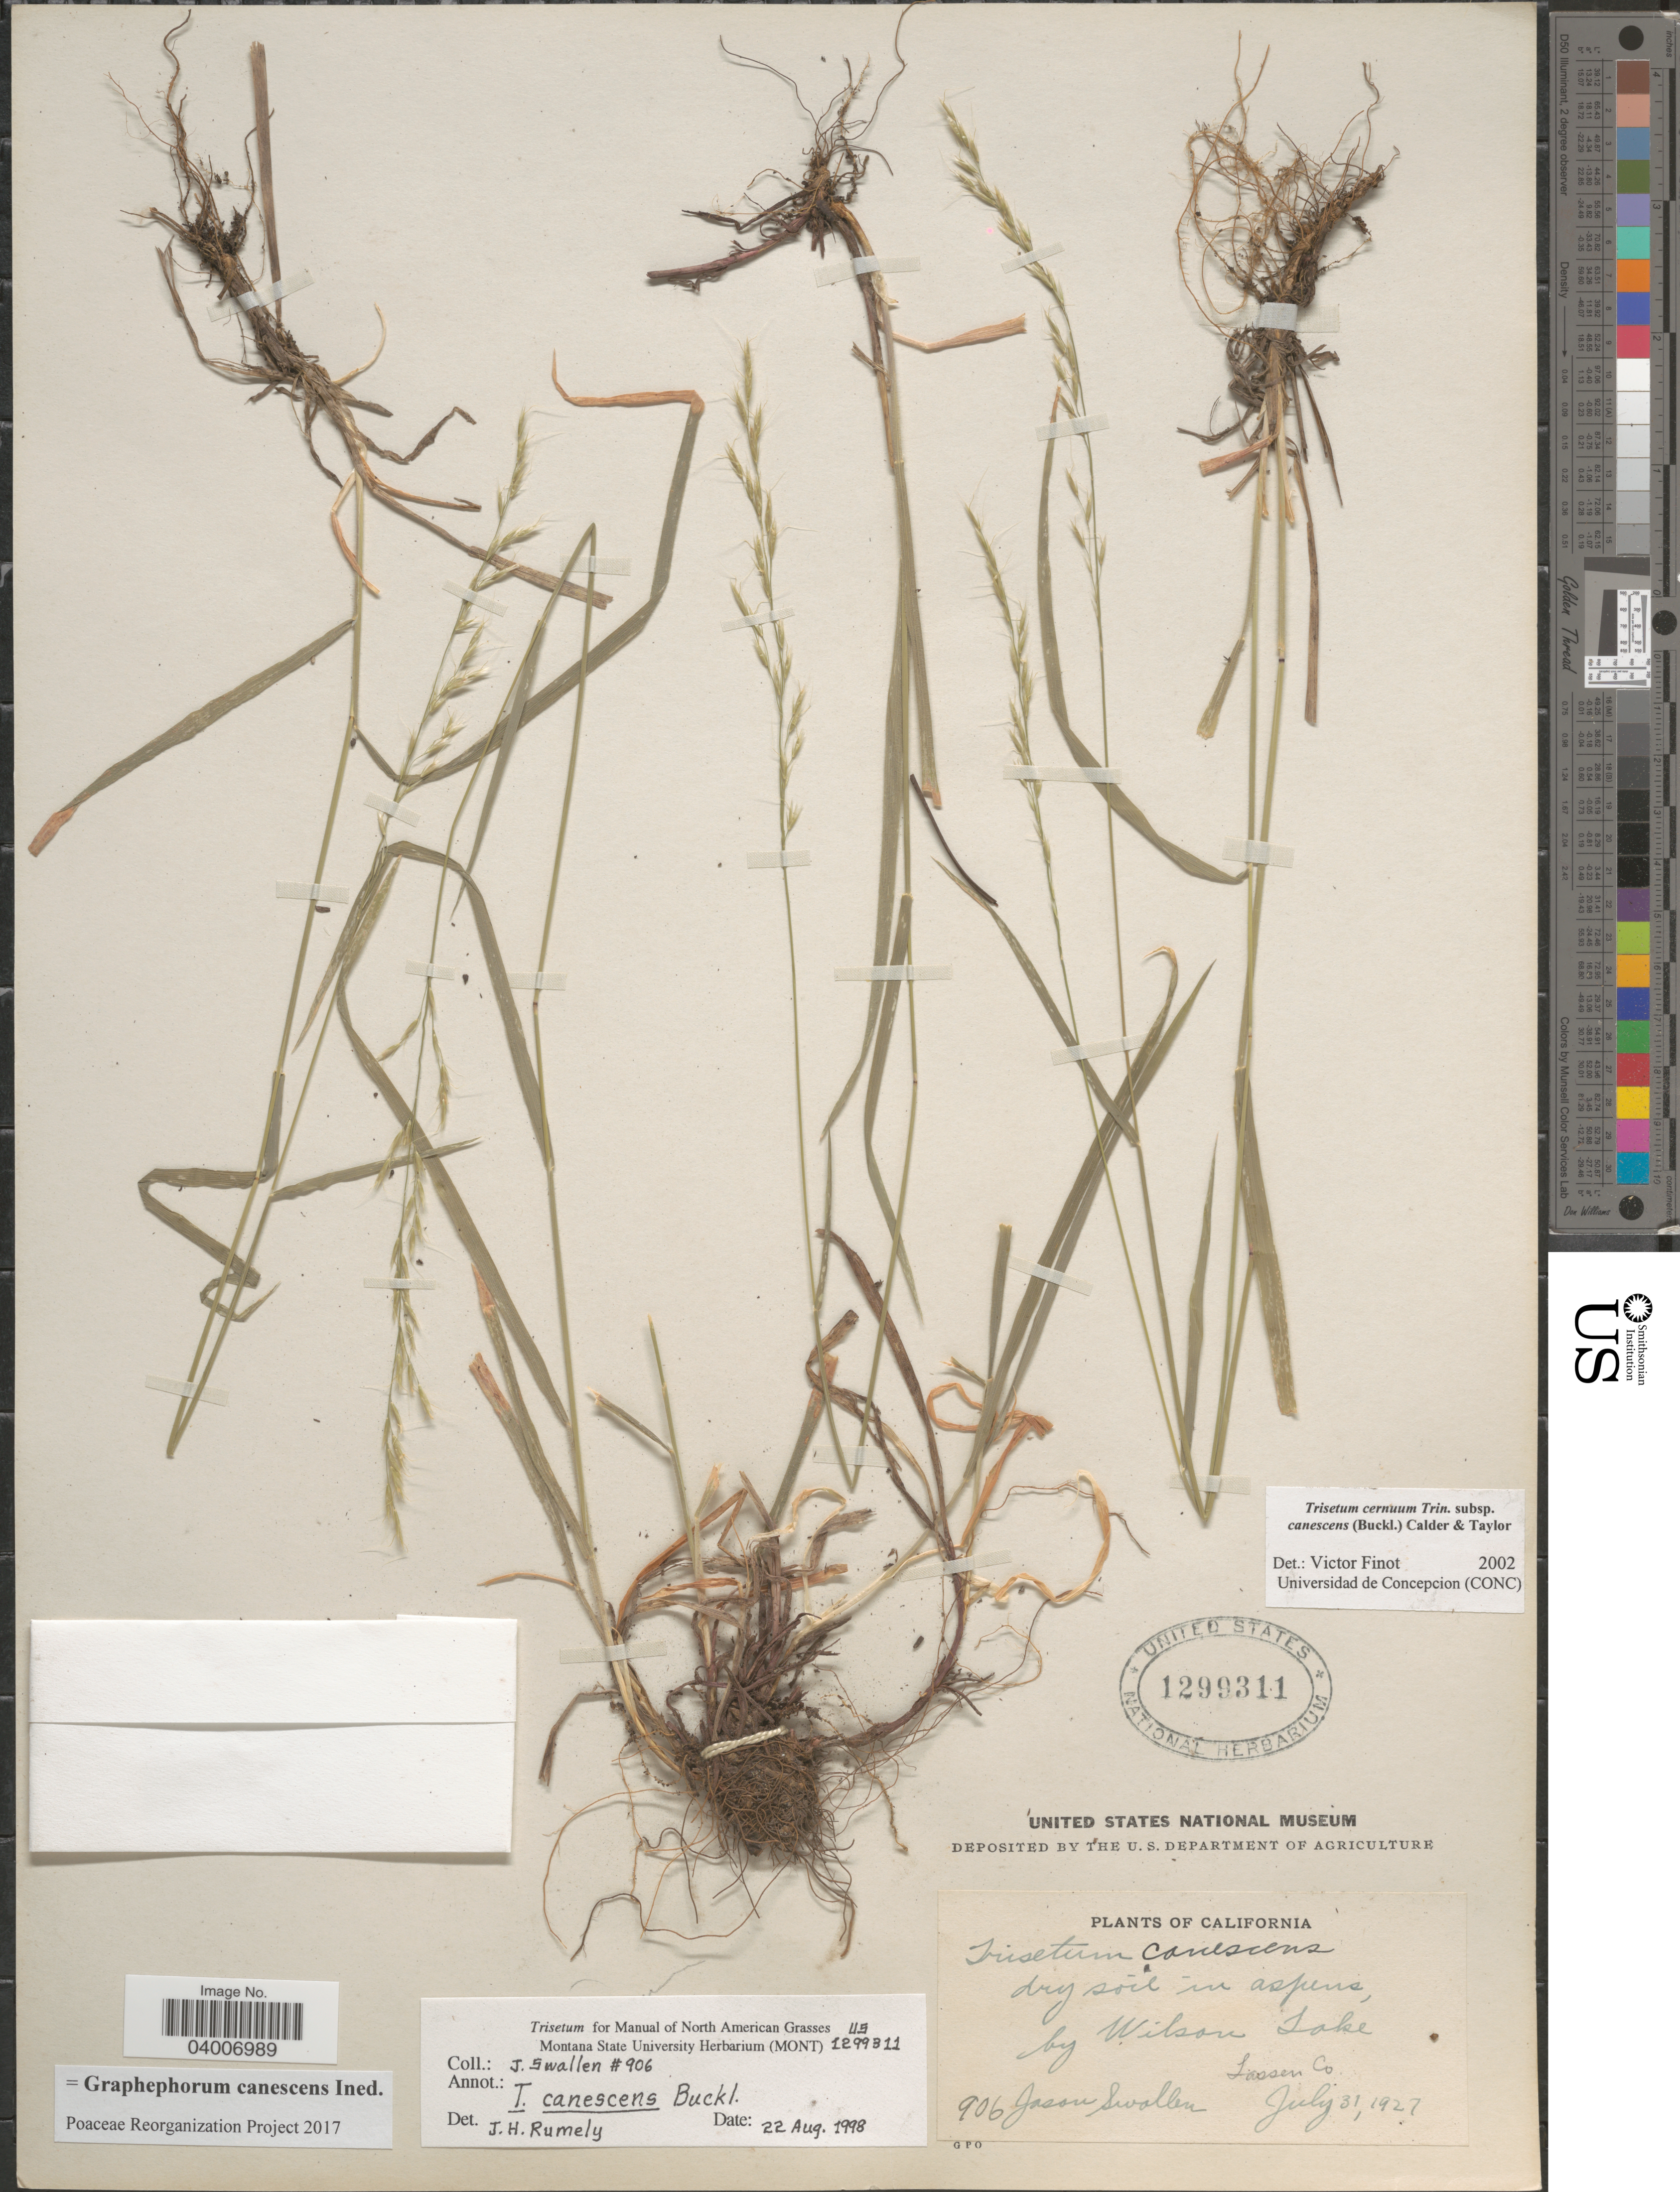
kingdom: Plantae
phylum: Tracheophyta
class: Liliopsida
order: Poales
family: Poaceae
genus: Graphephorum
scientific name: Graphephorum canescens ined.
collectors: J. R. Swallen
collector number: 906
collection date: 1947-07-31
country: United States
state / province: California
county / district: Lassen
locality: Dry soil in aspens, by Wilson Lake. Lassen Co.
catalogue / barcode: US 1299311